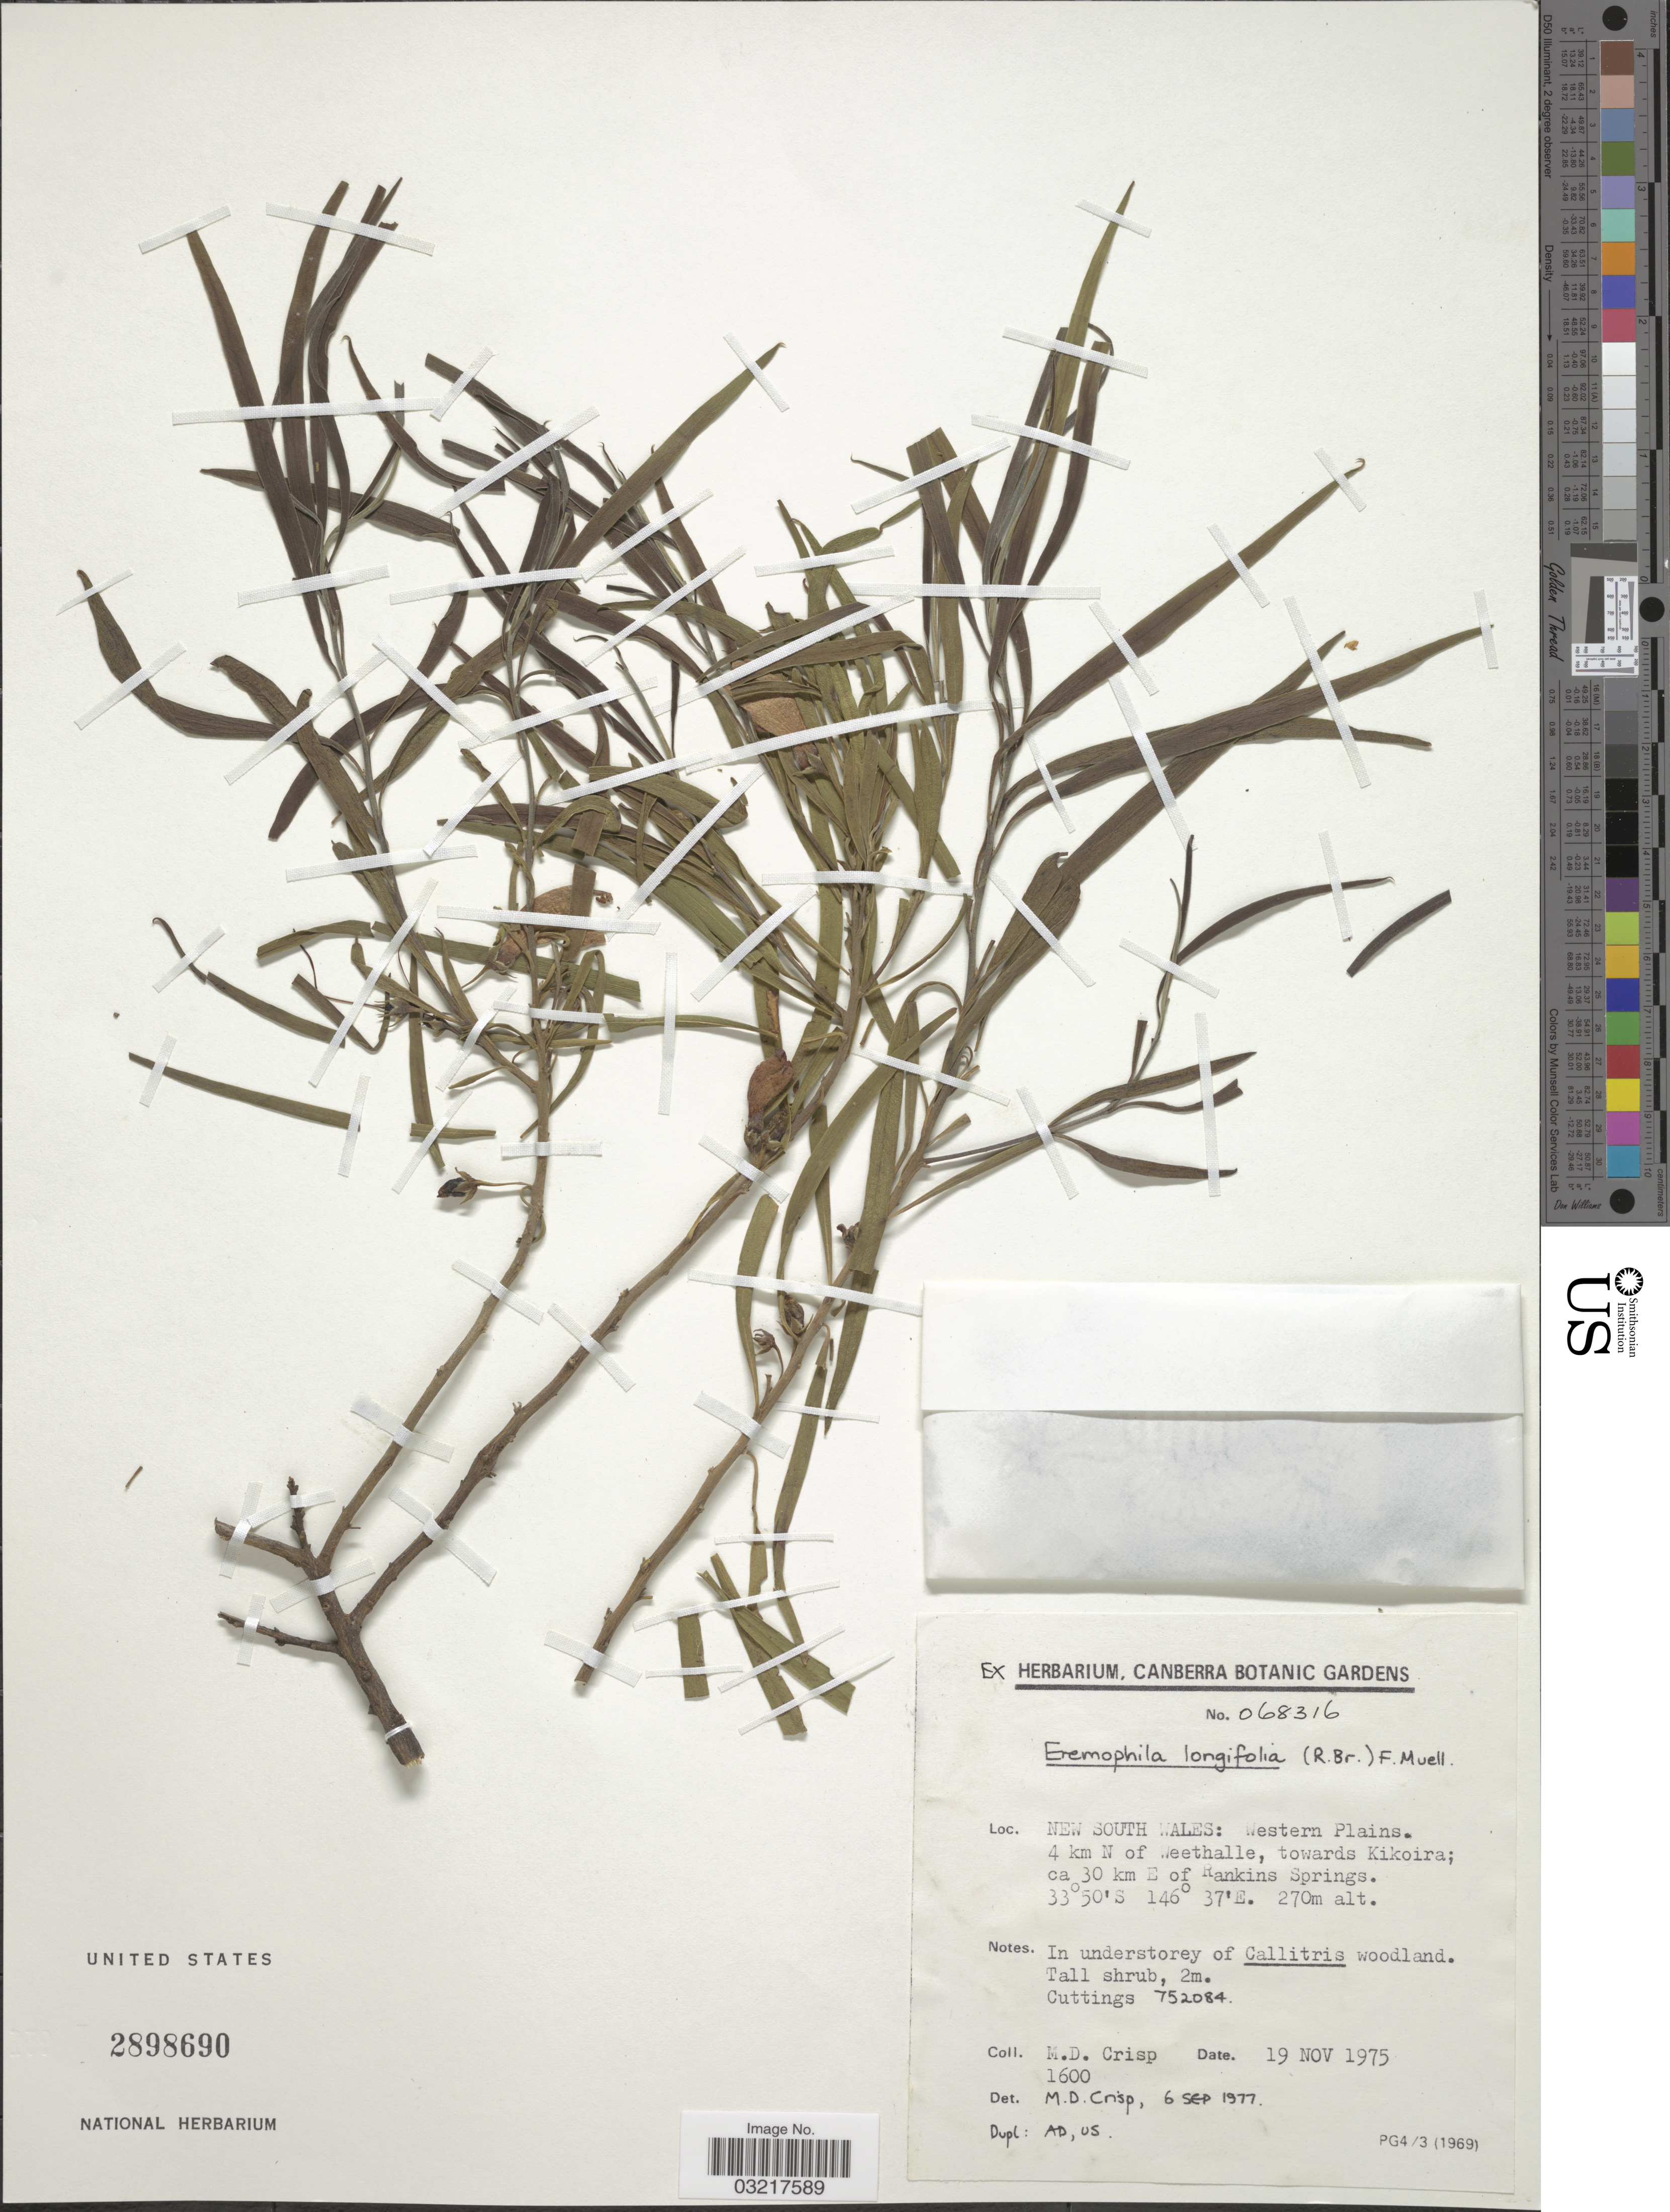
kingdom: Plantae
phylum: Tracheophyta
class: Magnoliopsida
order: Lamiales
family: Scrophulariaceae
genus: Eremophila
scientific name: Eremophila longifolia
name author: (R. Br.) F. Muell.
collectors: M. Crisp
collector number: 1600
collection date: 1975-11-19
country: Australia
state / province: New South Wales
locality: Western Plains. 4 km N of Weethalle, towards Kikoira; 30 km E of Rankins Springs.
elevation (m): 270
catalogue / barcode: US 2898690